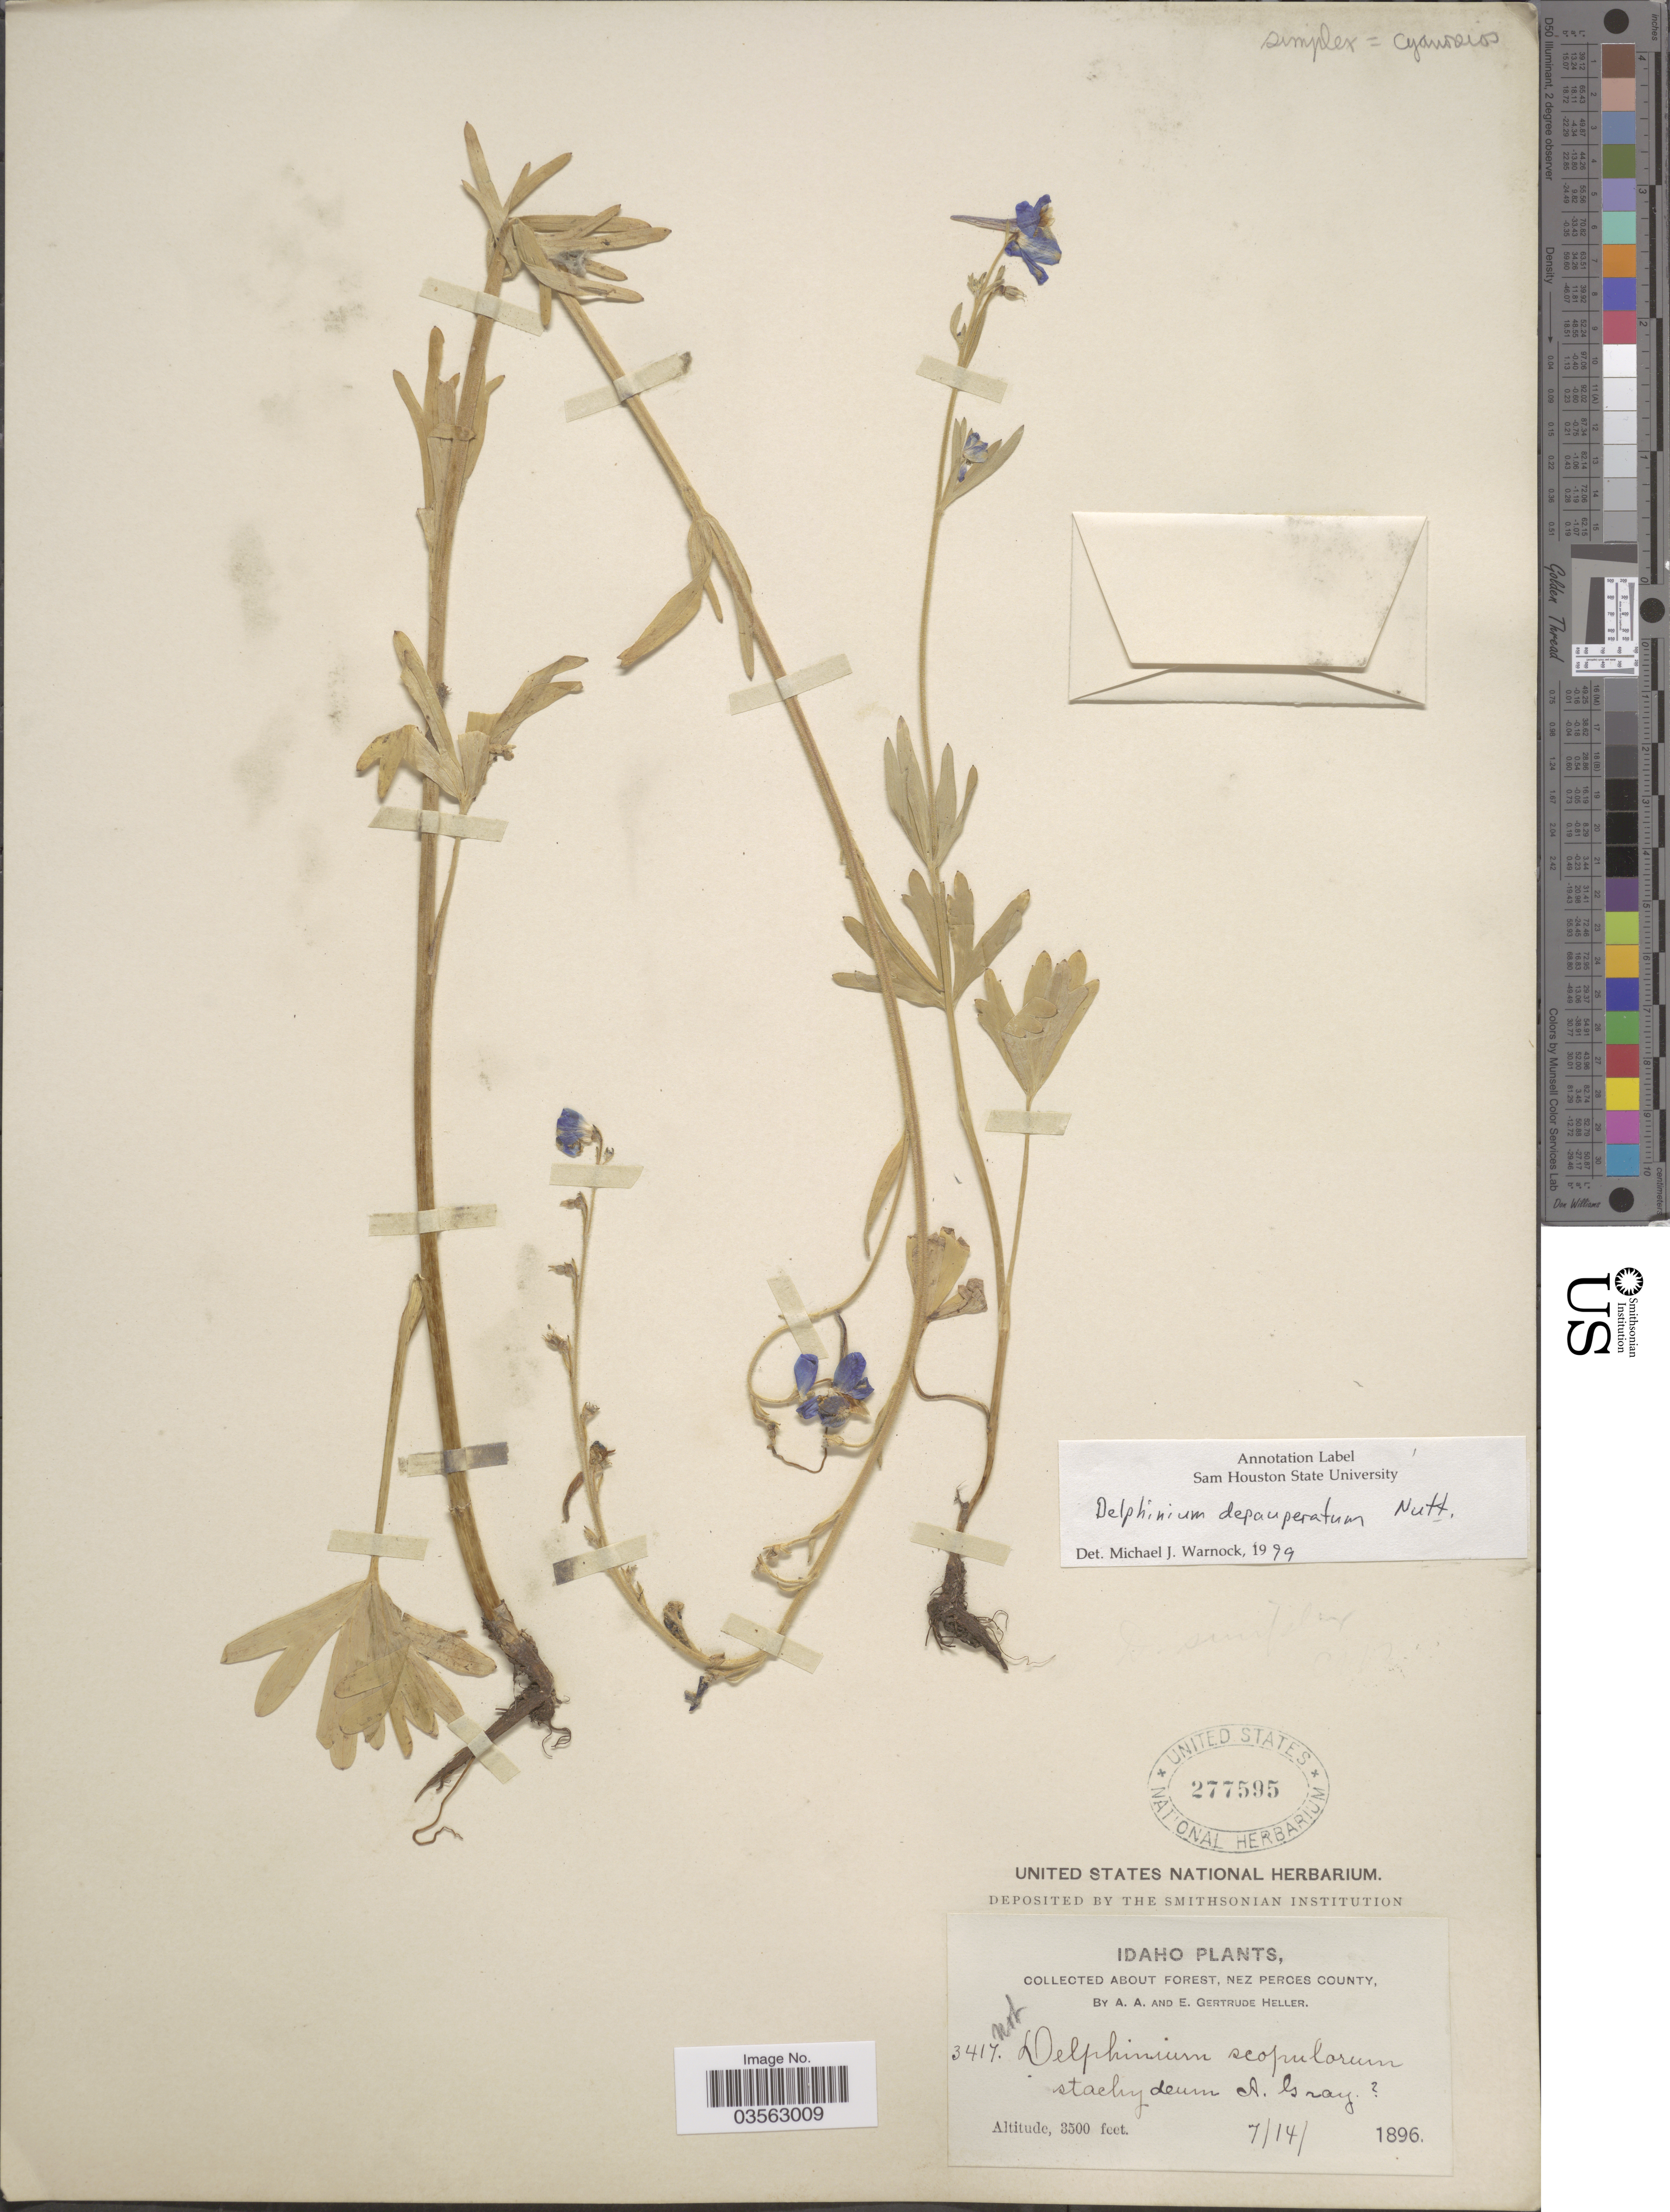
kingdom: Plantae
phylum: Tracheophyta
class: Magnoliopsida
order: Ranunculales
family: Ranunculaceae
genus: Delphinium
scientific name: Delphinium depauperatum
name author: Nutt.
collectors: A. A. Heller & E. Gertrude Heller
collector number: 3417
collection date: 1896-07-14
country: United States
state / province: Idaho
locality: About Forest, Nez Perces County.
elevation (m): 1067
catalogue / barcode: US 277595